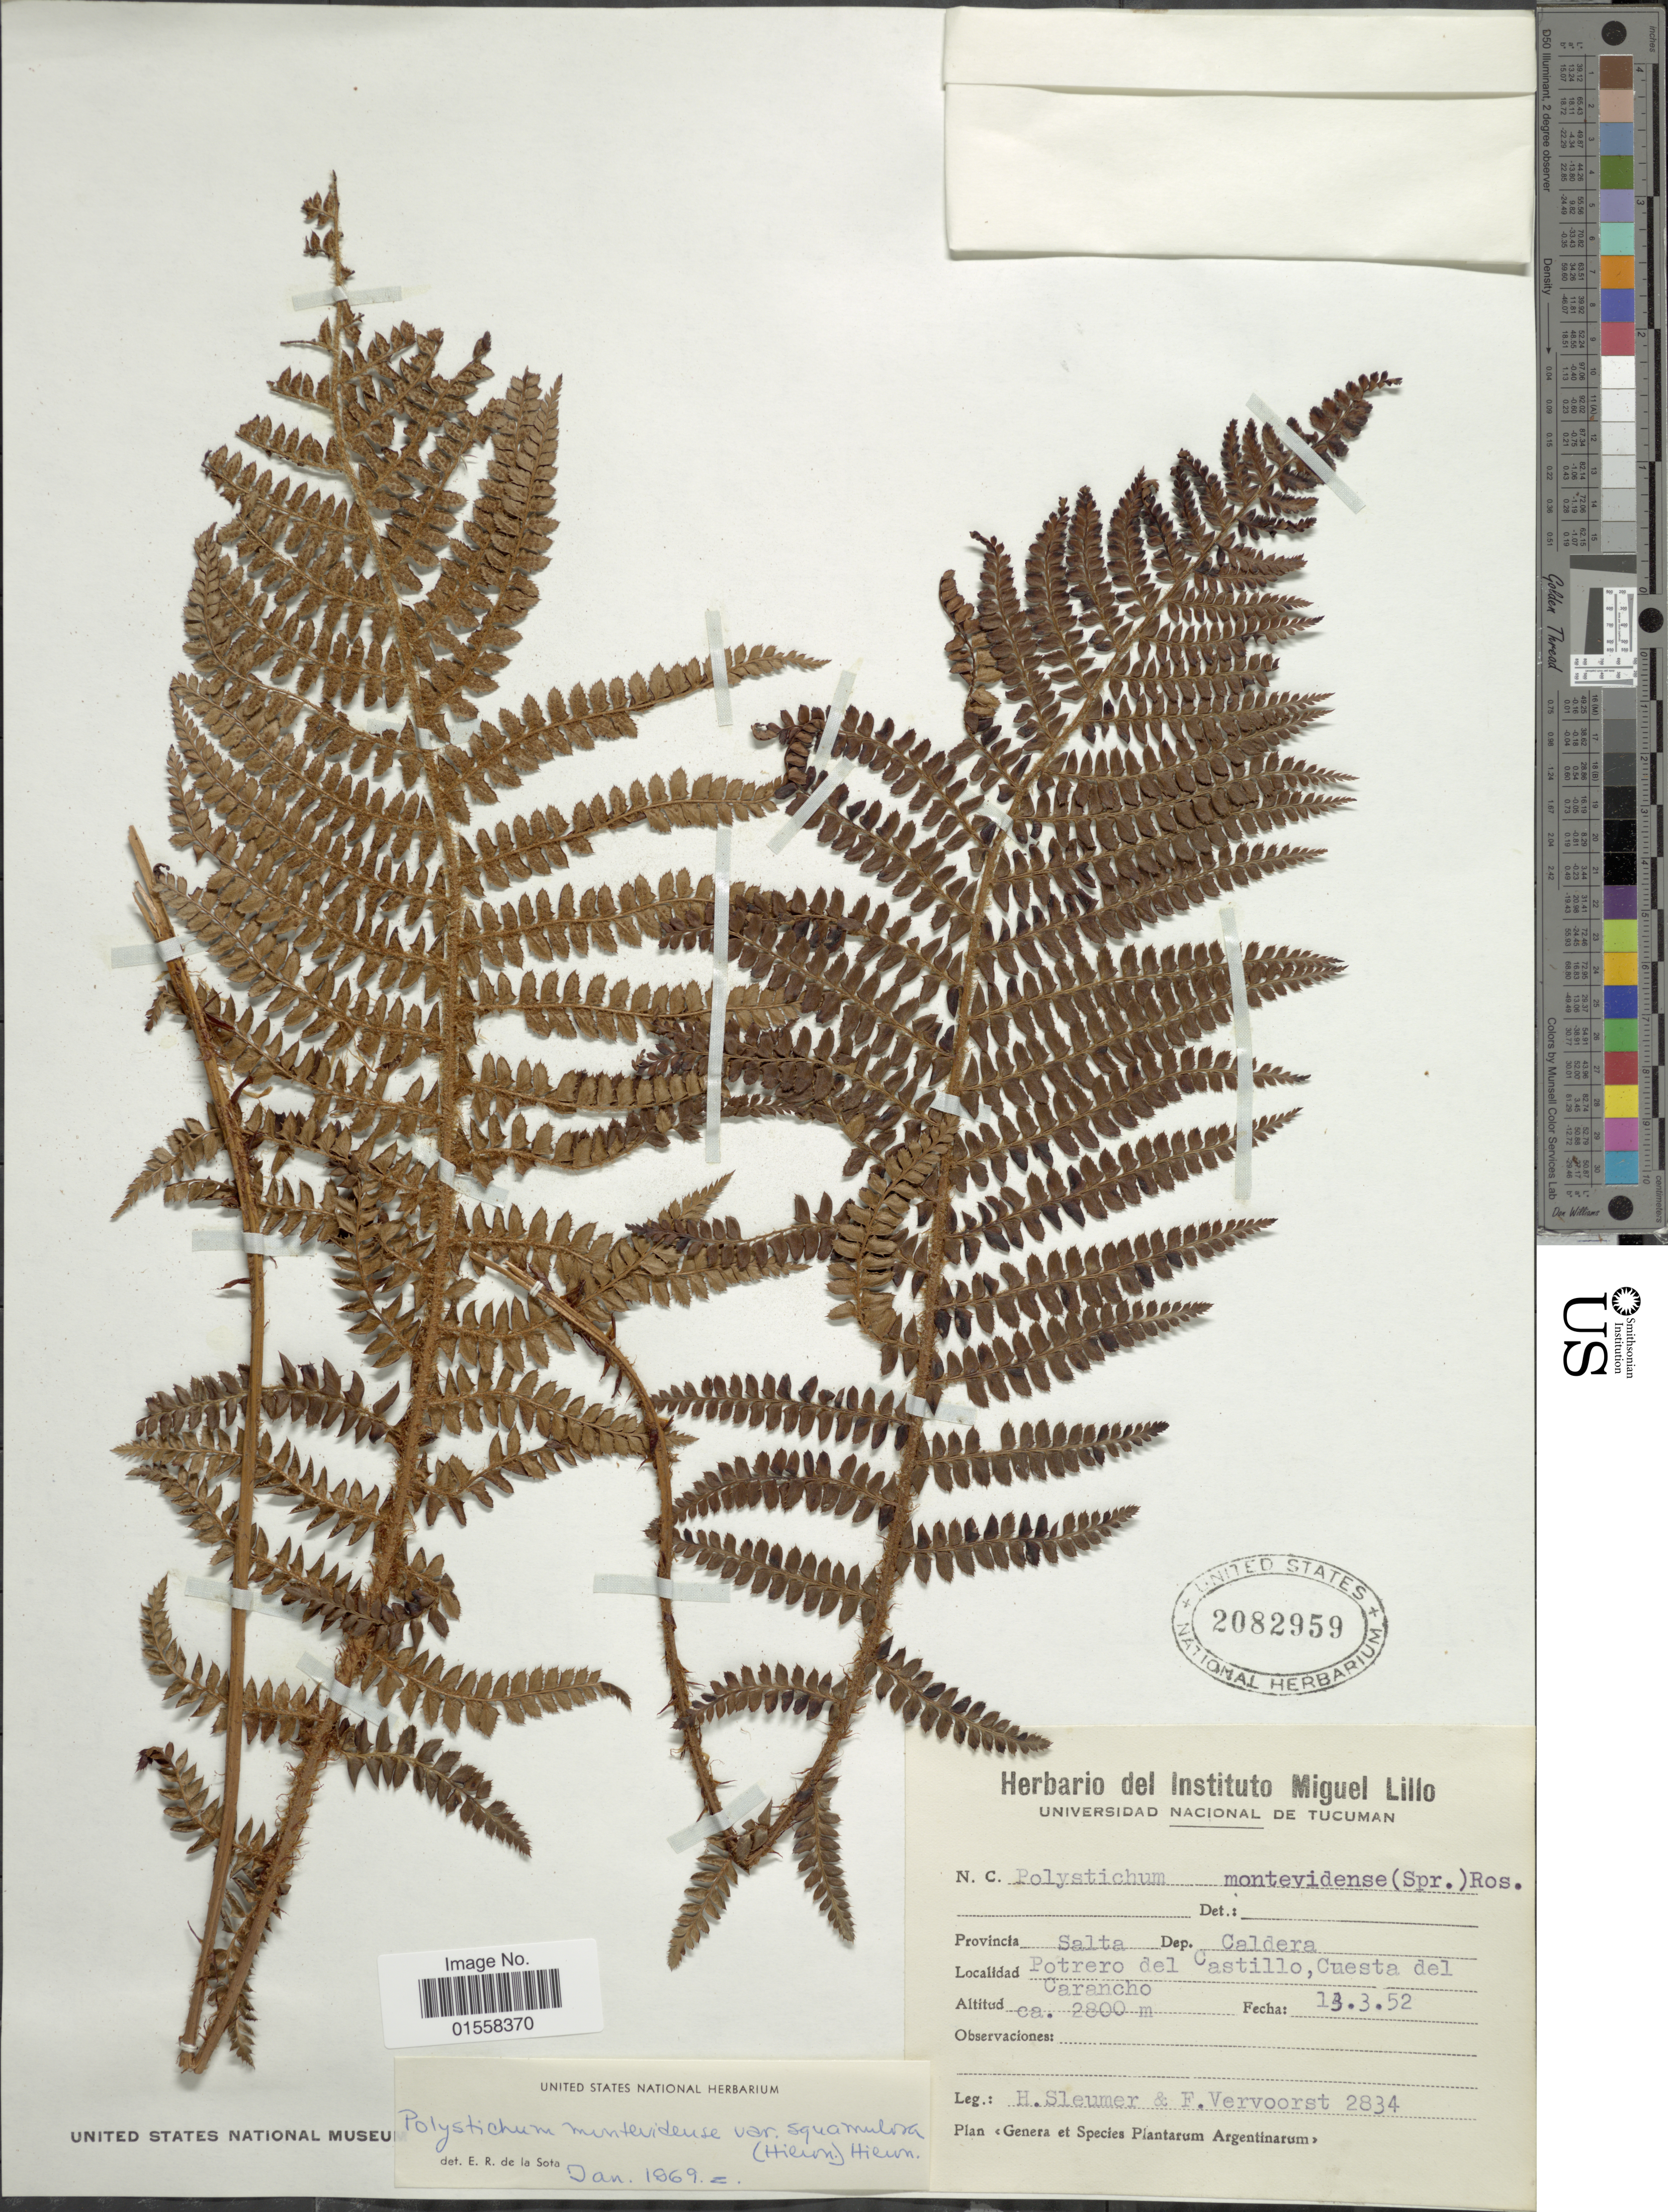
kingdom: Plantae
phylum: Tracheophyta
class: Polypodiopsida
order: Polypodiales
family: Dryopteridaceae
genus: Polystichum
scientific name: Polystichum montevidense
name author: (Spreng.) Rosenst.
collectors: H. O. Sleumer & F. Vervoorst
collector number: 2834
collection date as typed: Transcribed d/m/y: 13/3/52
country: Argentina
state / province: Salta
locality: Provincia Salta, Dep. Caldera. Potreto del Castillo, Cuesta del Carancho.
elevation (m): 2800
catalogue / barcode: US 2082959